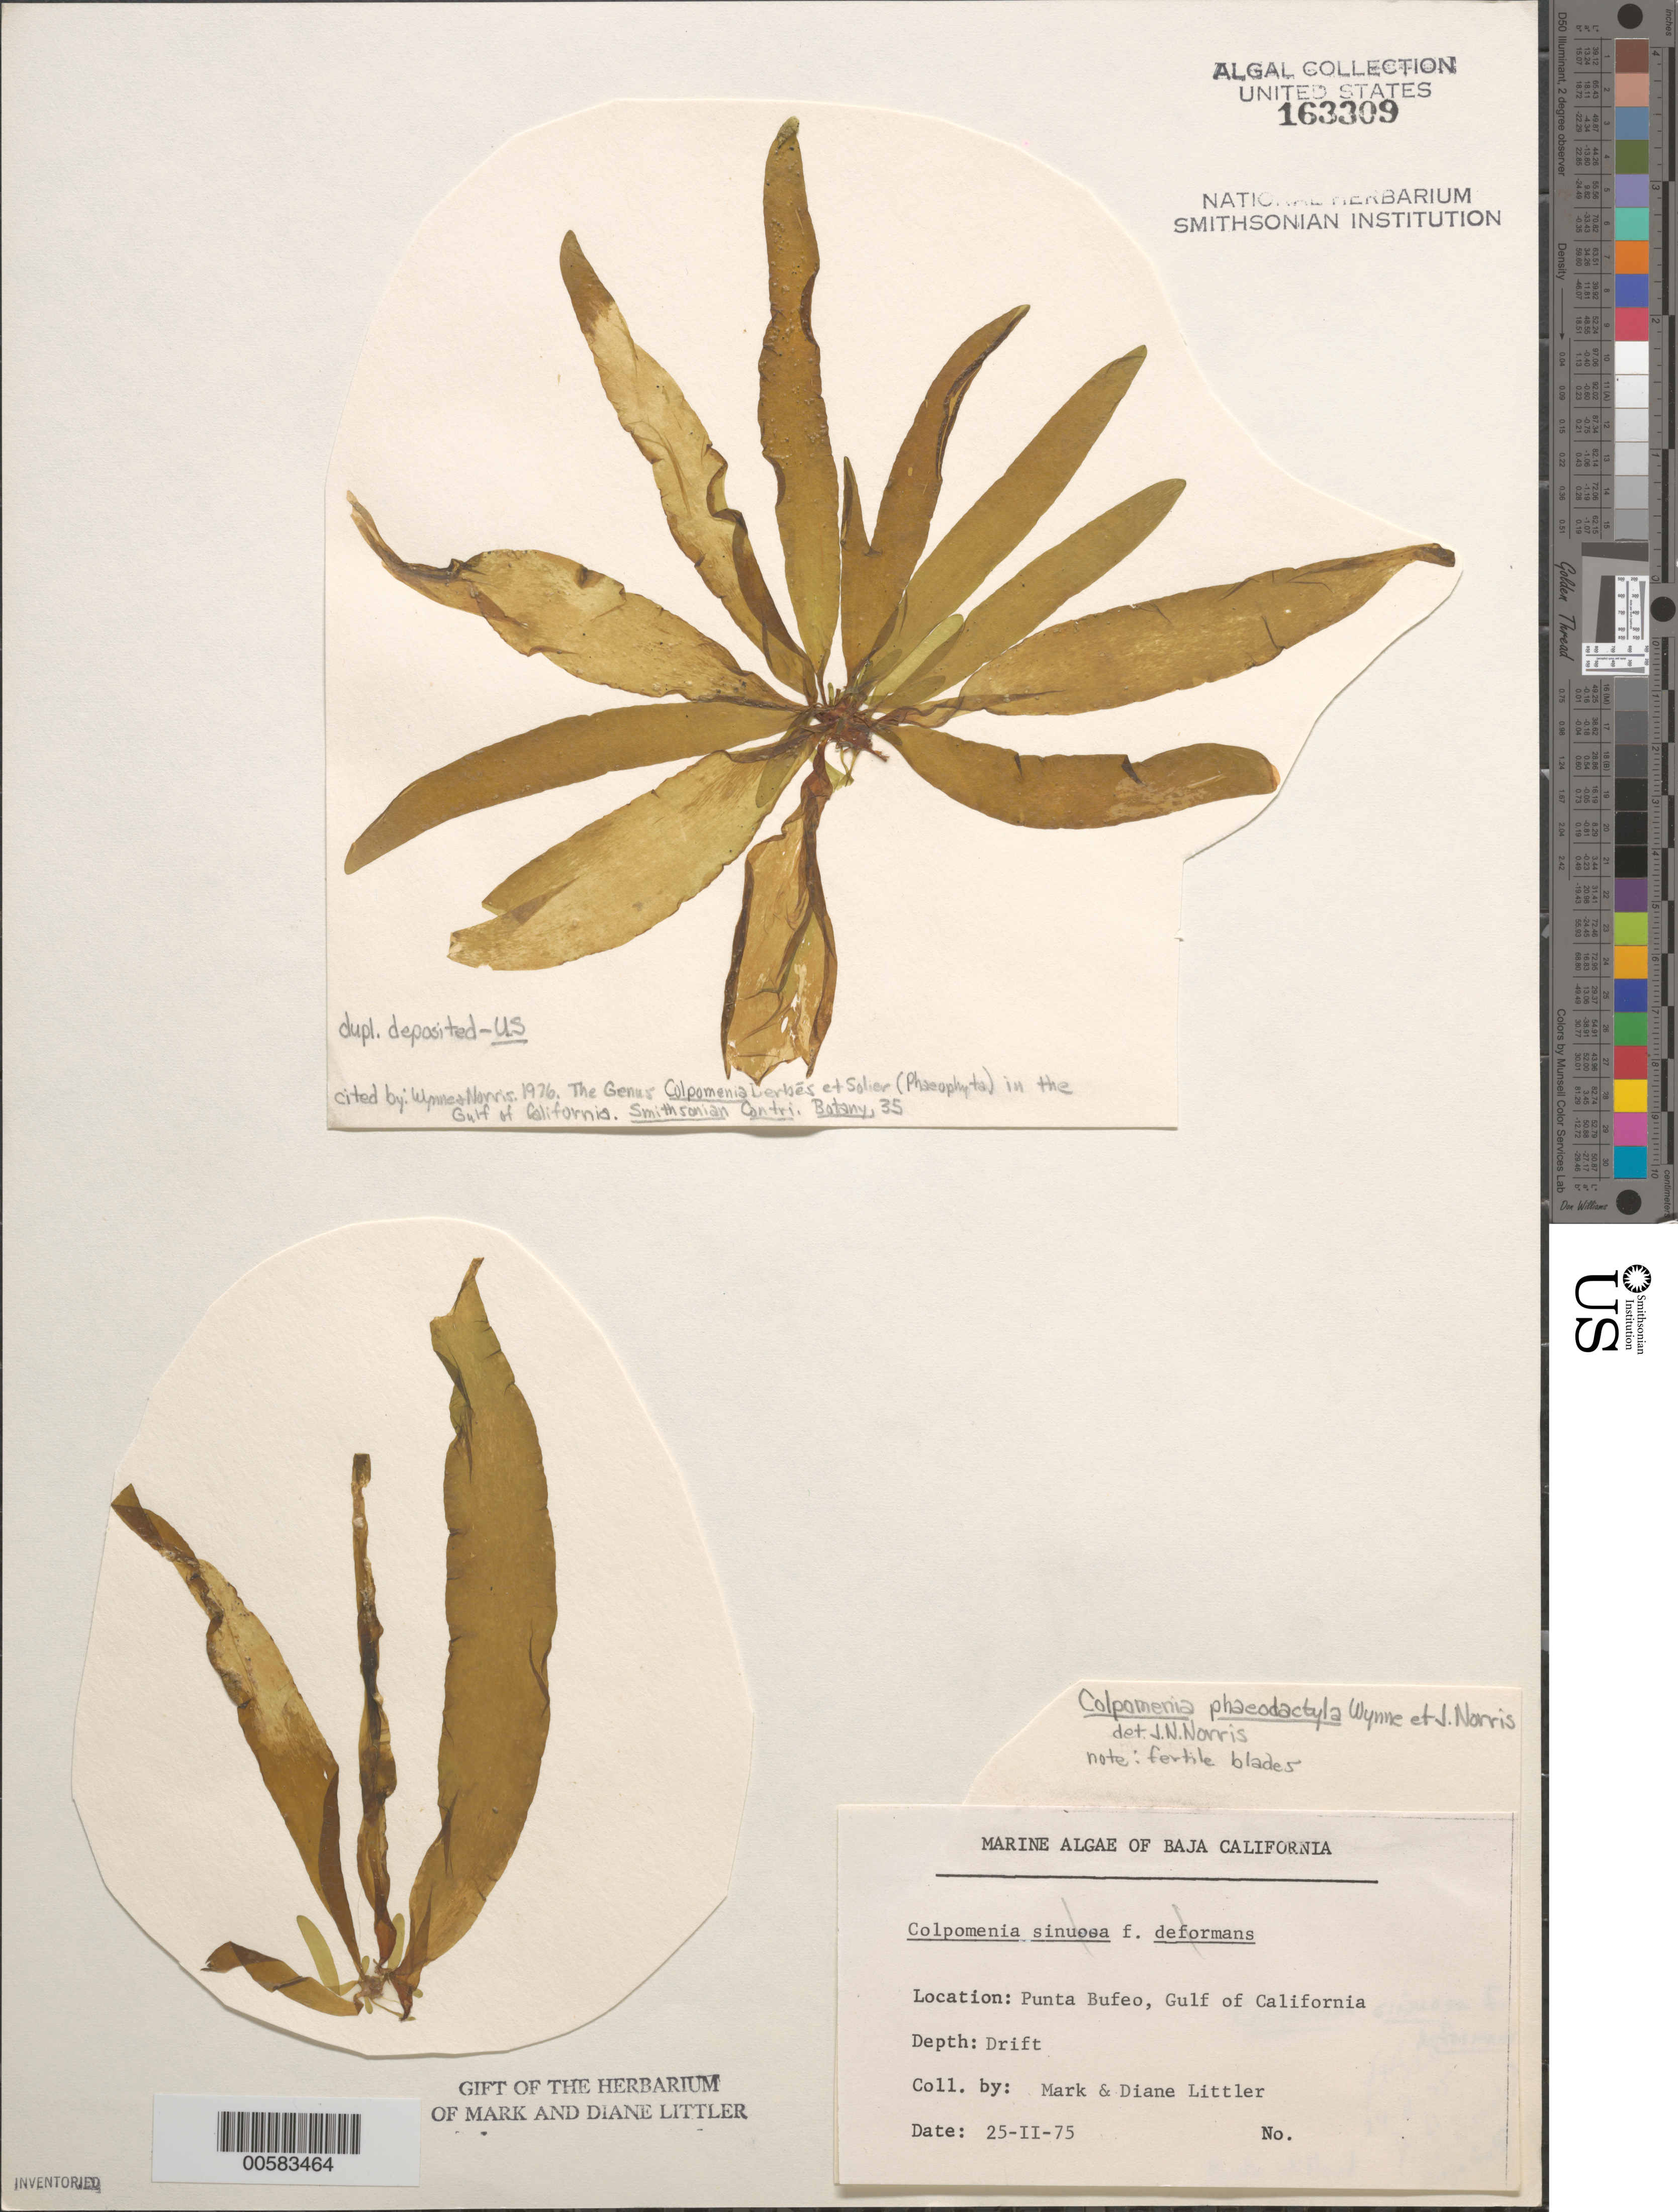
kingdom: Chromista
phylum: Ochrophyta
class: Phaeophyceae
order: Scytosiphonales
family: Scytosiphonaceae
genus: Dactylosiphon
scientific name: Dactylosiphon durvillei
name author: (Bory) Santiañez et al.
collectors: M. M. Littler & D. S. Littler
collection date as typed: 25 Feb 1975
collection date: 1975-02-25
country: Mexico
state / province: Baja California Norte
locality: Punta Bufeo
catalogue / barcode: US 163309